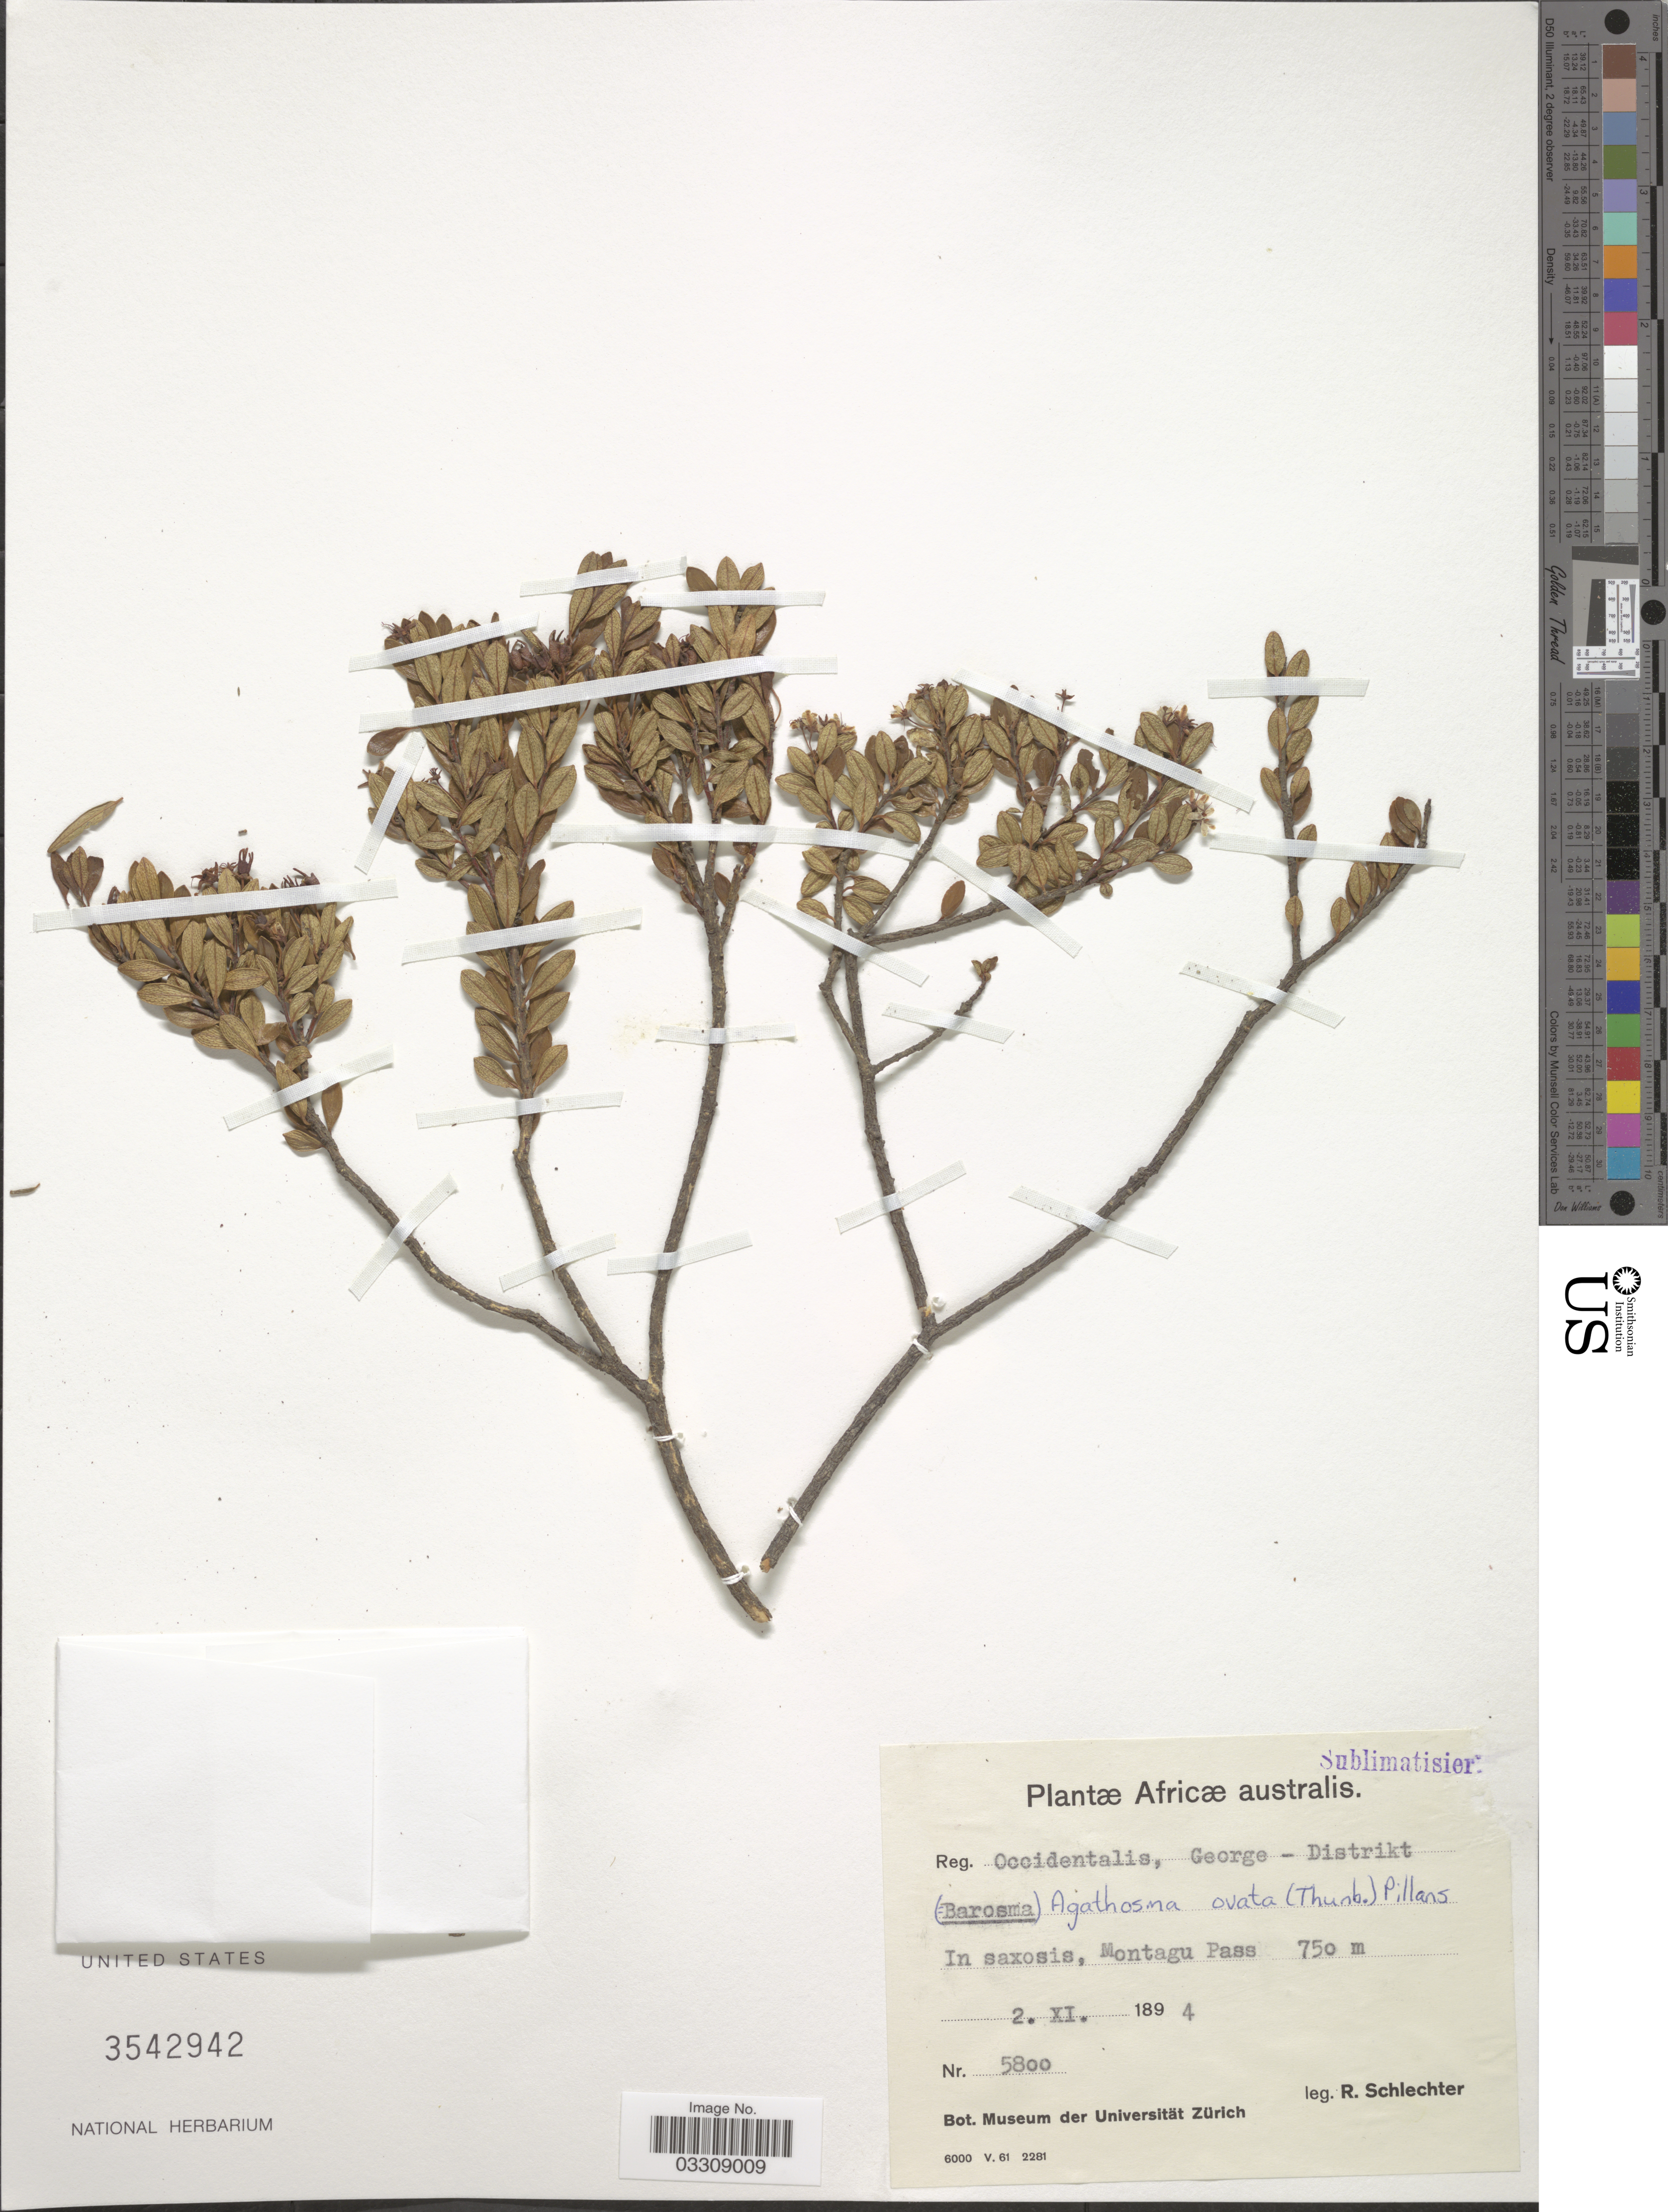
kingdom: Plantae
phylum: Tracheophyta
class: Magnoliopsida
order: Sapindales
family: Rutaceae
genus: Agathosma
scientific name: Agathosma ovata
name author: (Thunb.) Pillans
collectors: F. R. R. Schlechter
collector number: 5800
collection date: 1894-11-02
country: South Africa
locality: Africæ australis. Reg. Occidentalis, George - Distrikt. In saxosis, Montagu Pass.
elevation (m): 750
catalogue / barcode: US 3542942